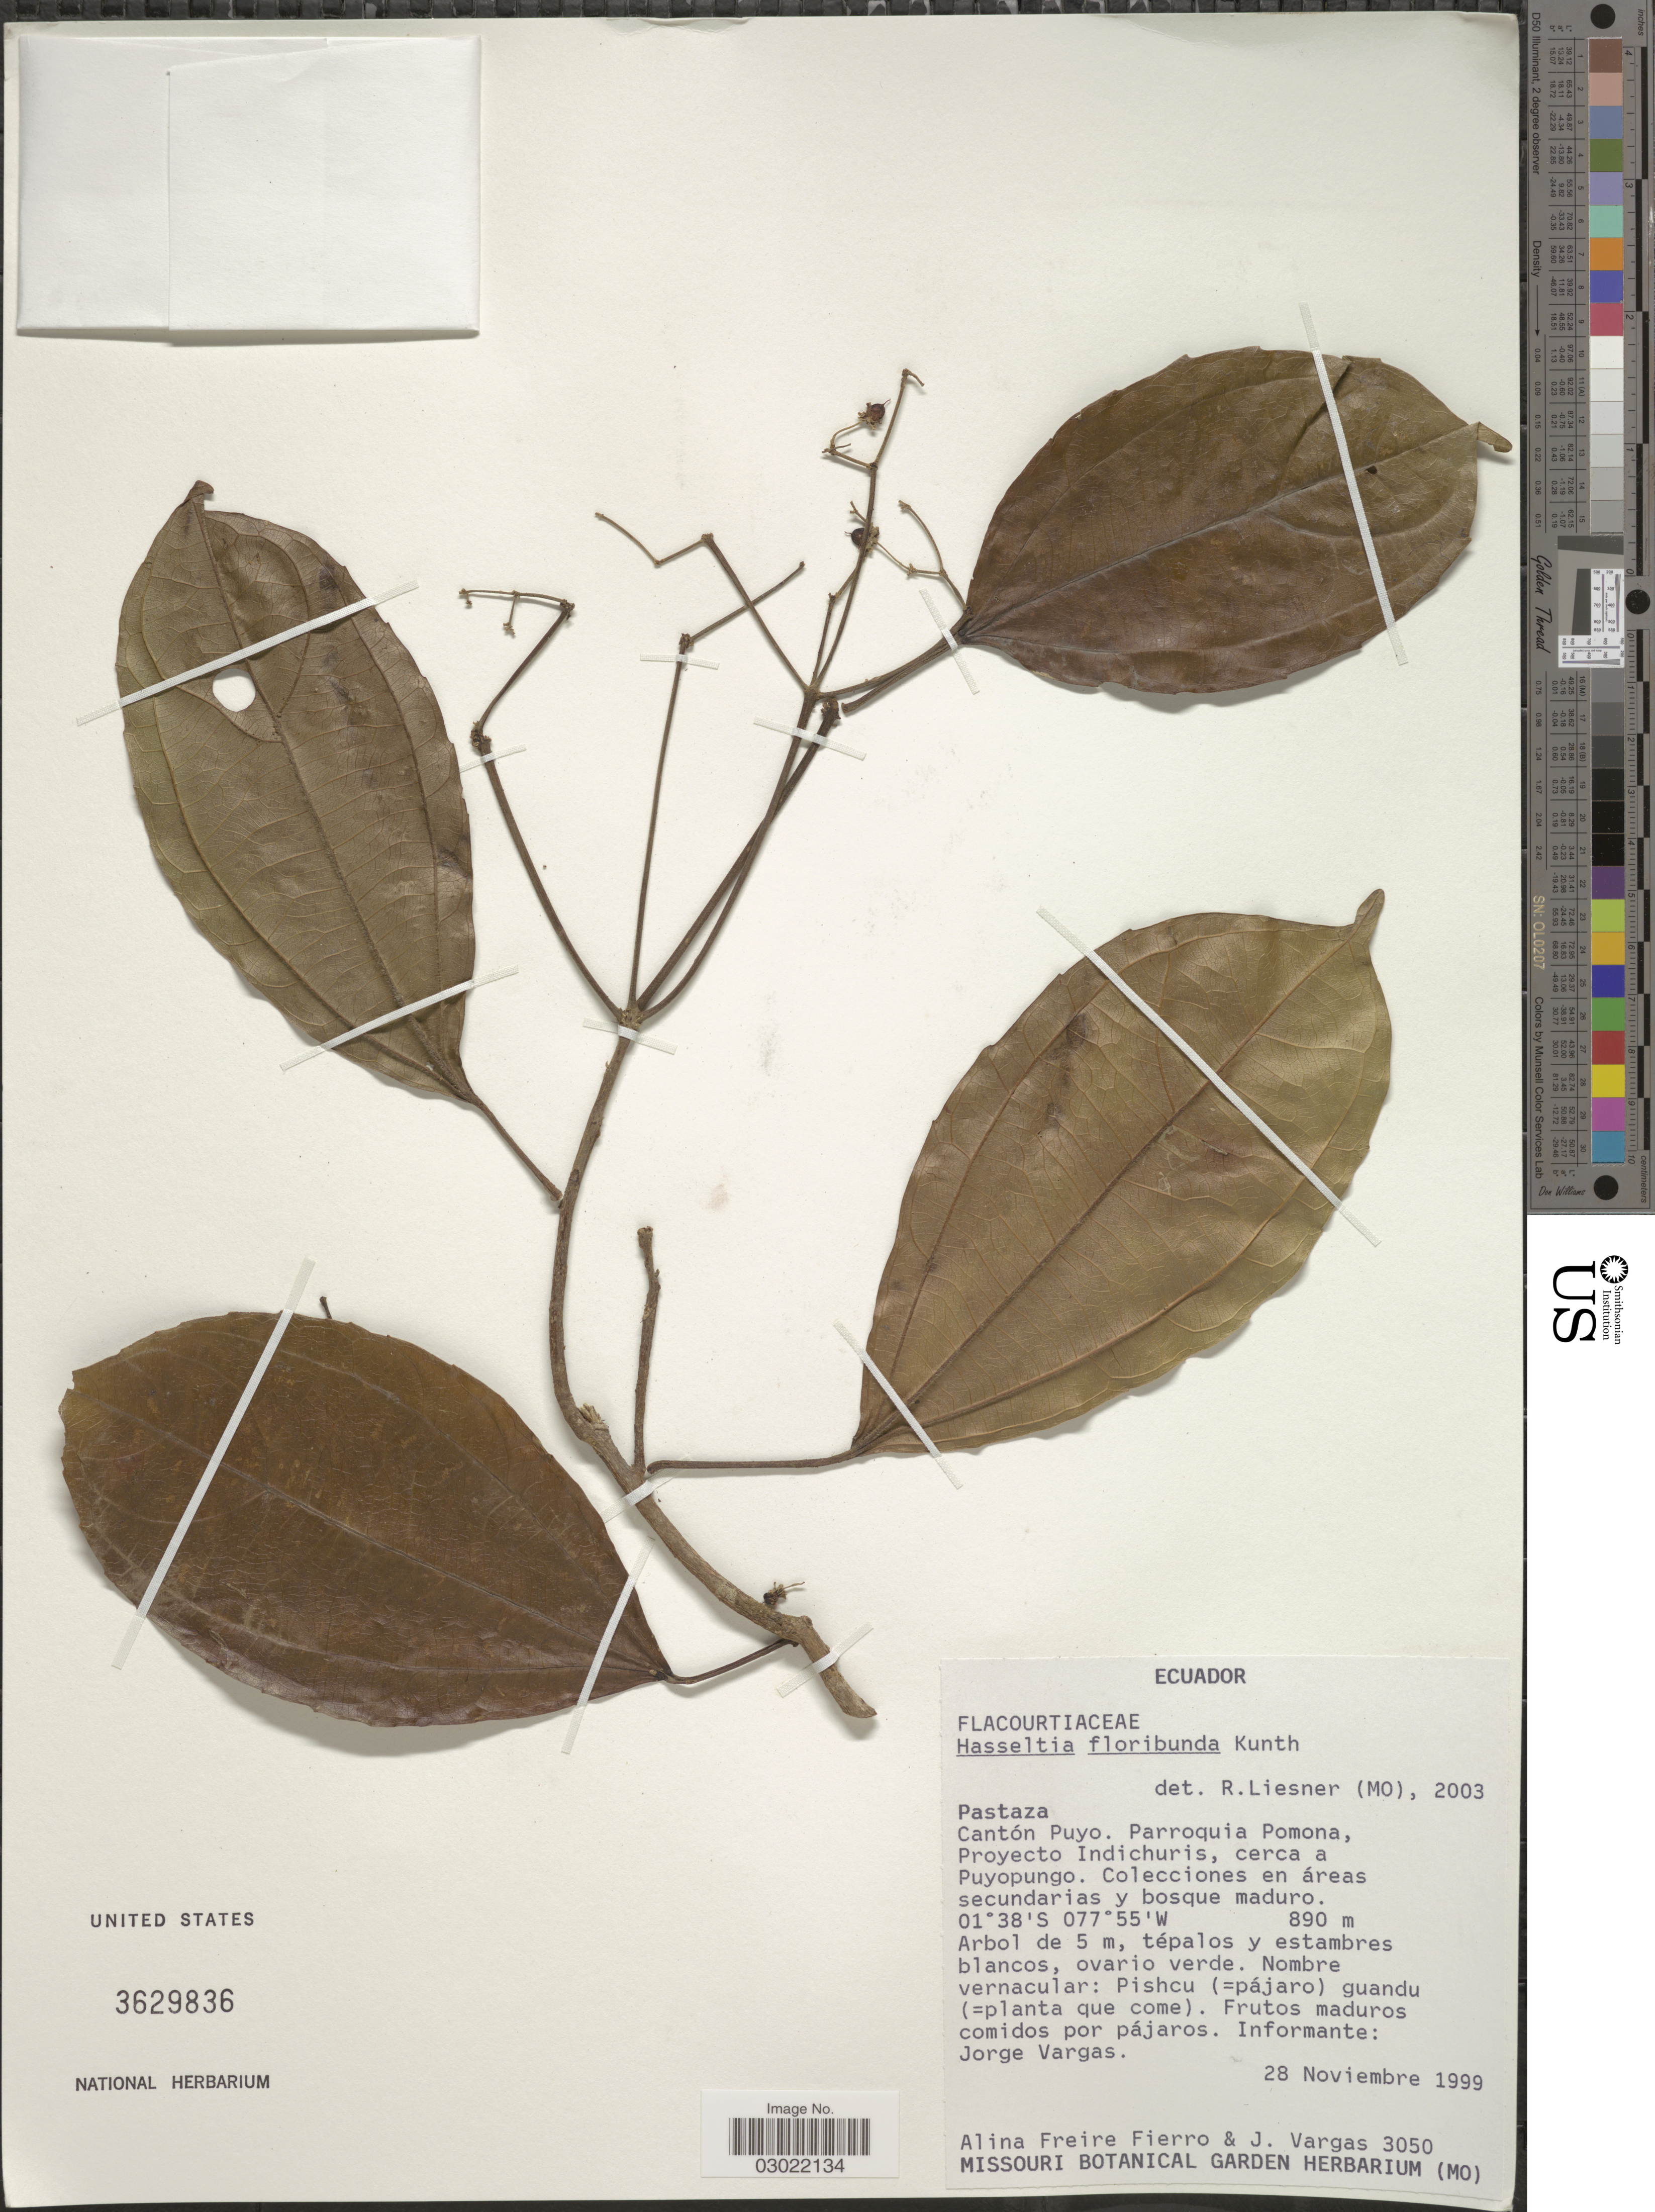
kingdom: Plantae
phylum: Tracheophyta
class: Magnoliopsida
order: Malpighiales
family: Salicaceae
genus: Hasseltia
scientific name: Hasseltia floribunda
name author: Kunth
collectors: A. Freire-Fierro & J. Vargas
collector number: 3050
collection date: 1999-11-28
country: Ecuador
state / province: Pastaza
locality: Cantón Puyo. Parroquia Pomona, Proyecto Indichuris, cerca a Puyopungo.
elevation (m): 890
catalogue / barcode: US 3629836